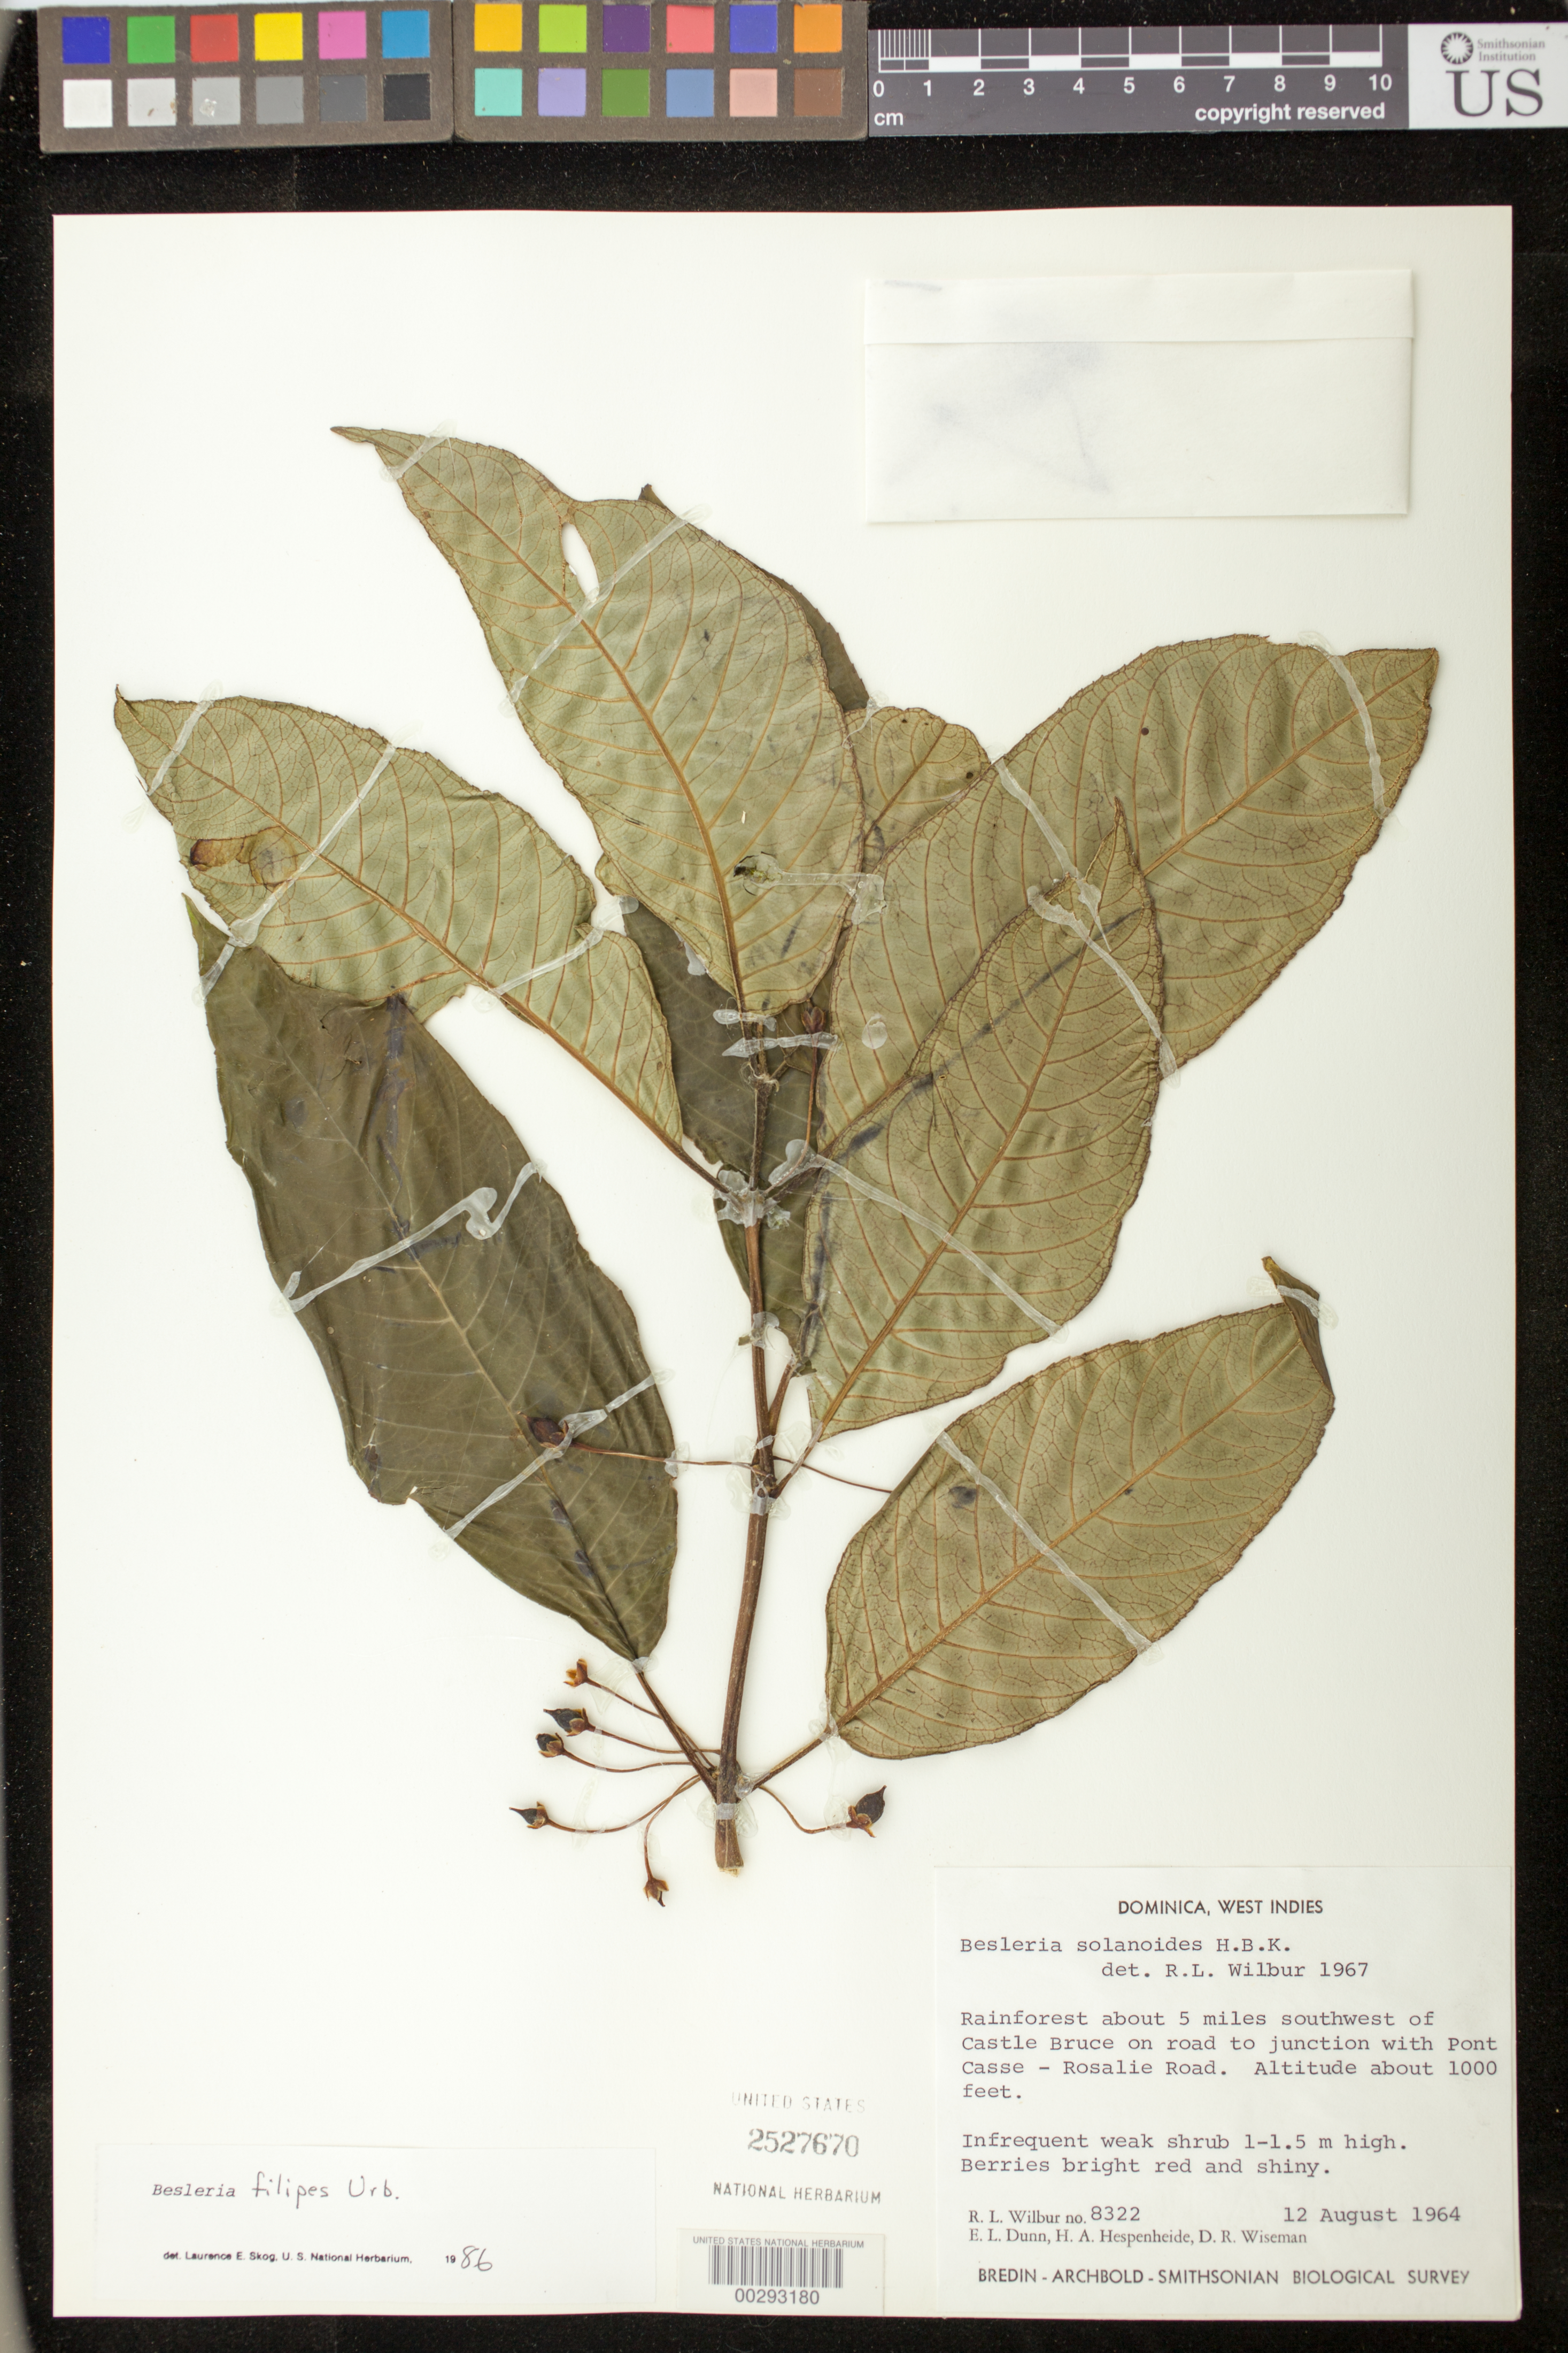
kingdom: Plantae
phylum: Tracheophyta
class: Magnoliopsida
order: Lamiales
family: Gesneriaceae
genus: Besleria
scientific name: Besleria filipes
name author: Urb.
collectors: R. L. Wilbur, E. Dunn, H. A. Hespenheide & D. R. Wiseman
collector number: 8322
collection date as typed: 12 Aug 1964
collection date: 1964-08-12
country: Dominica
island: Dominica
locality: SW of Castle Bruce on road to Pont Casse, Rosalie road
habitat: Rain forest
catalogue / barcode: US 2527670